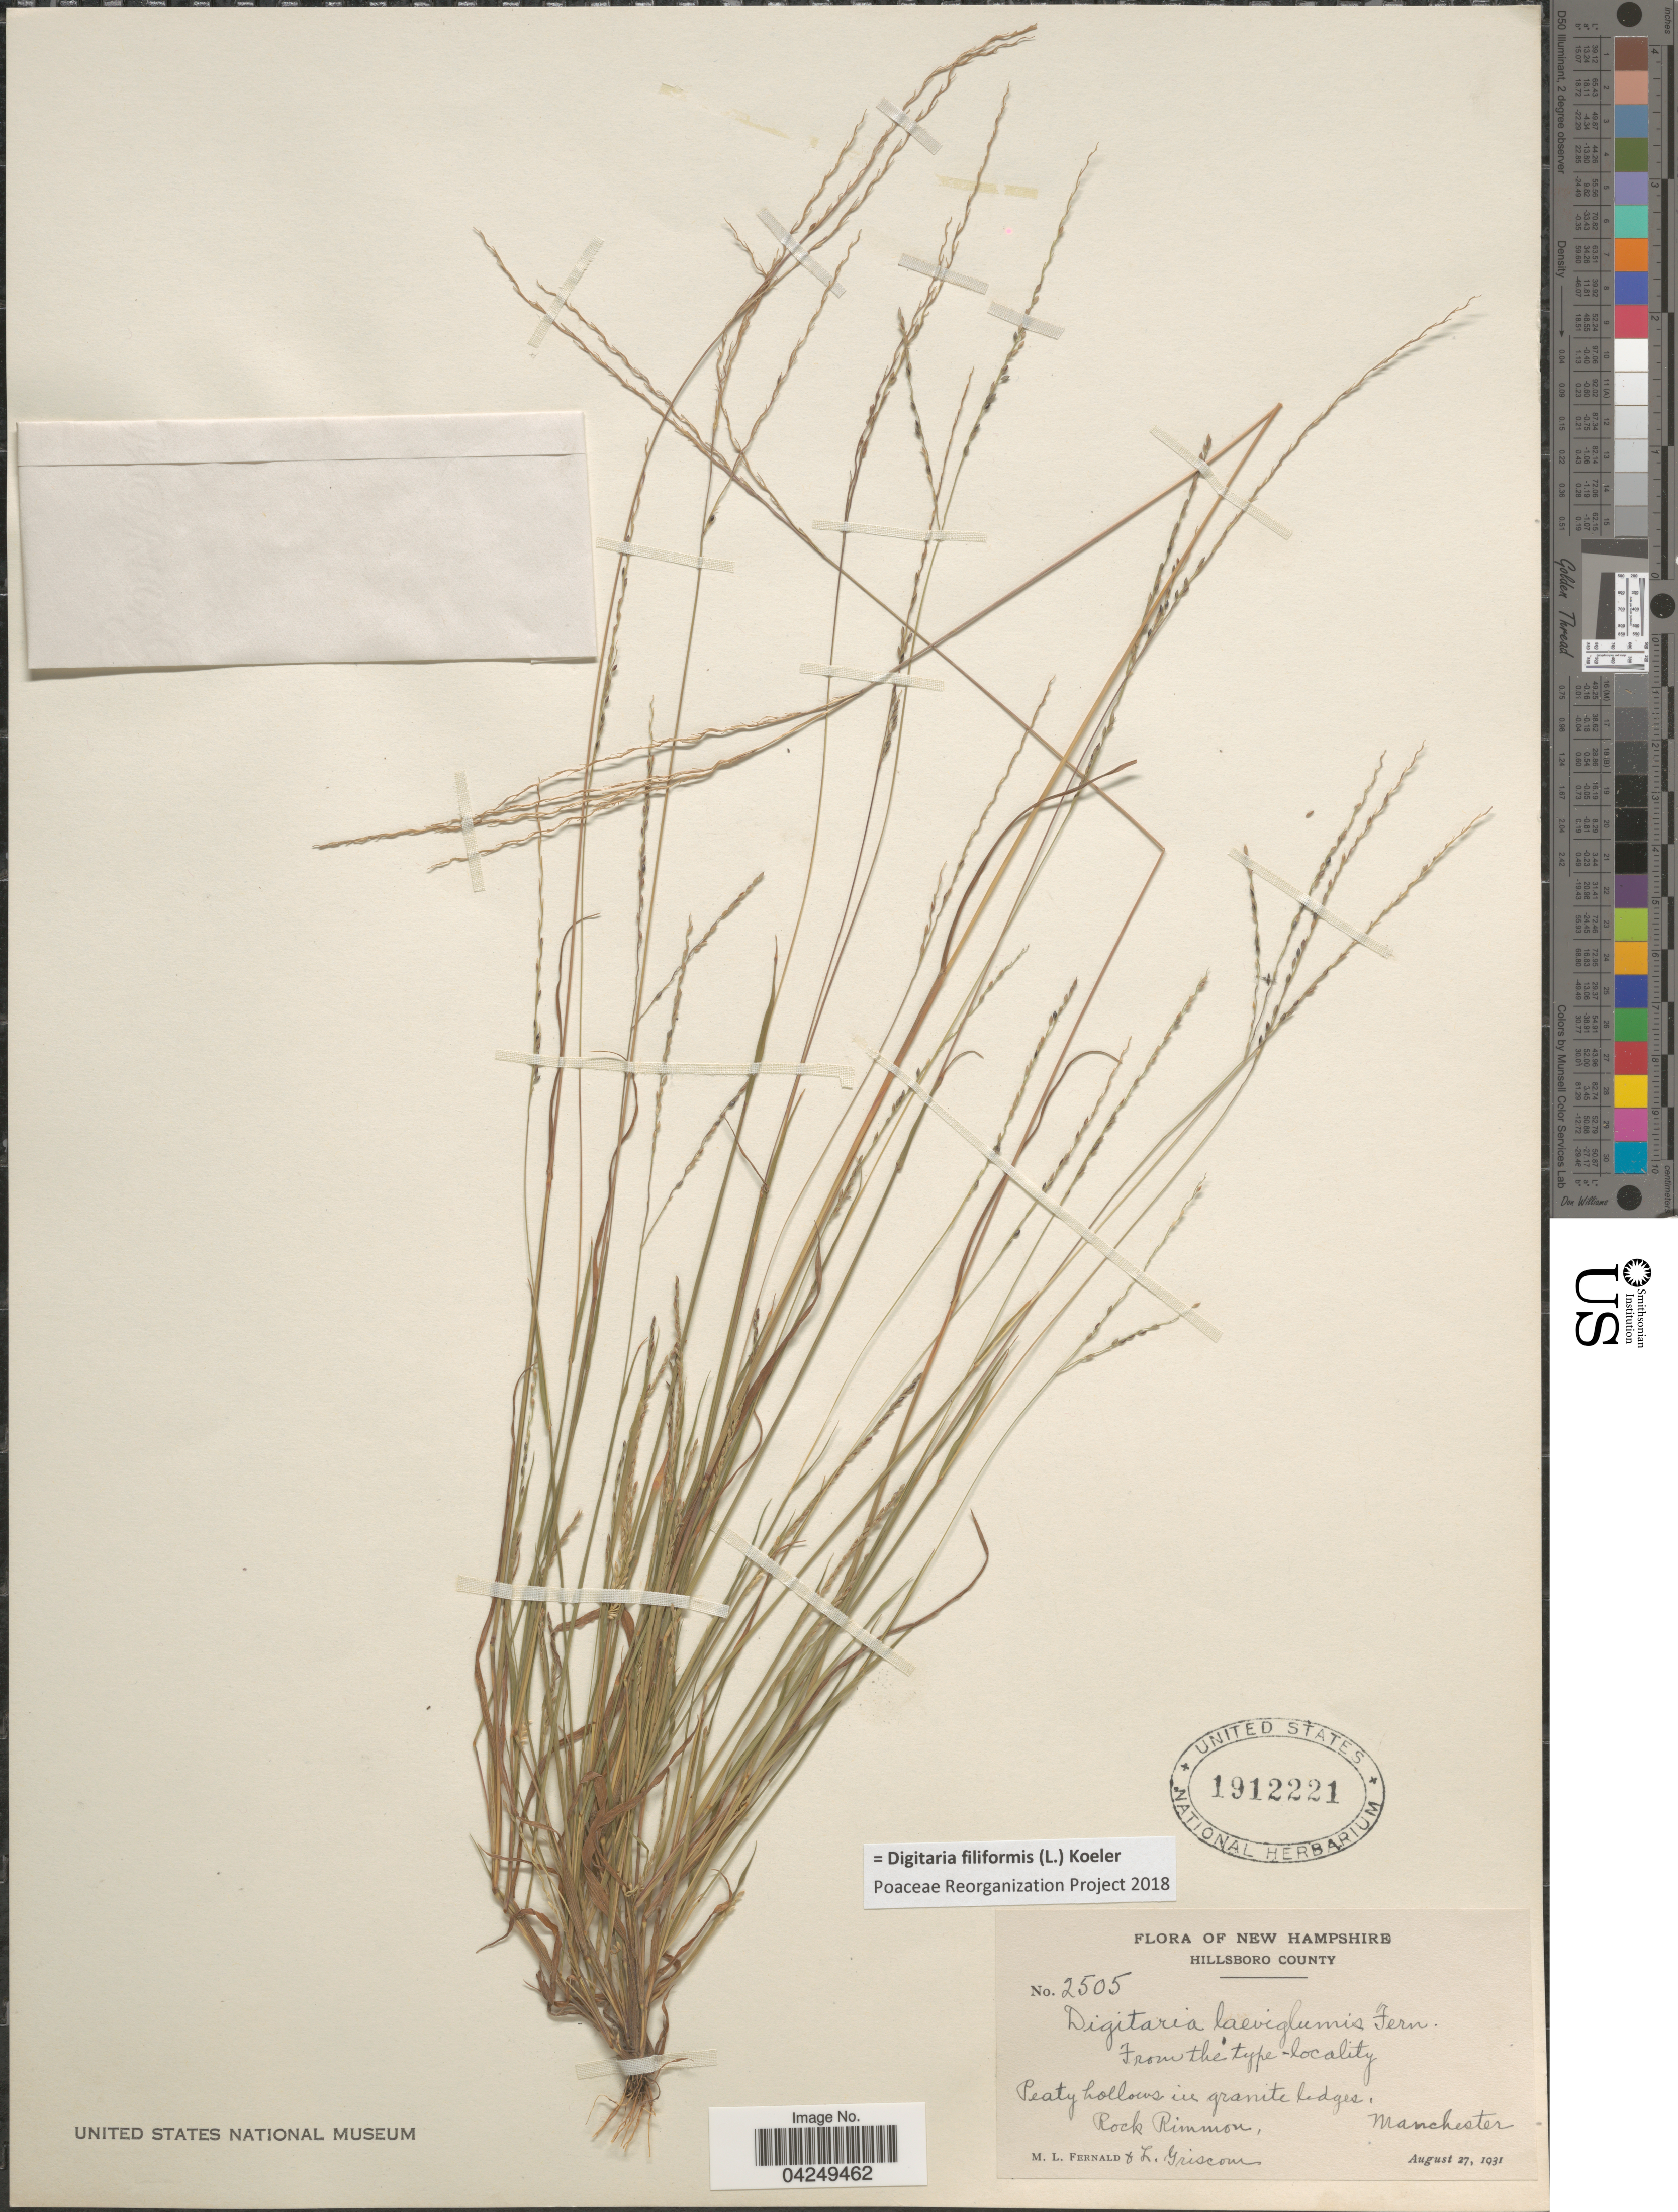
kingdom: Plantae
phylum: Tracheophyta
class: Liliopsida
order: Poales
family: Poaceae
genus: Digitaria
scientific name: Digitaria filiformis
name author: (L.) Koeler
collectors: M. L. Fernald & L. Griscom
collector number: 2505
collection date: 1931-08-27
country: United States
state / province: New Hampshire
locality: Hillsboro County. Peaty hollows in granite ledges, Rock Rimmon, Manchester.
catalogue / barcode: US 1912221